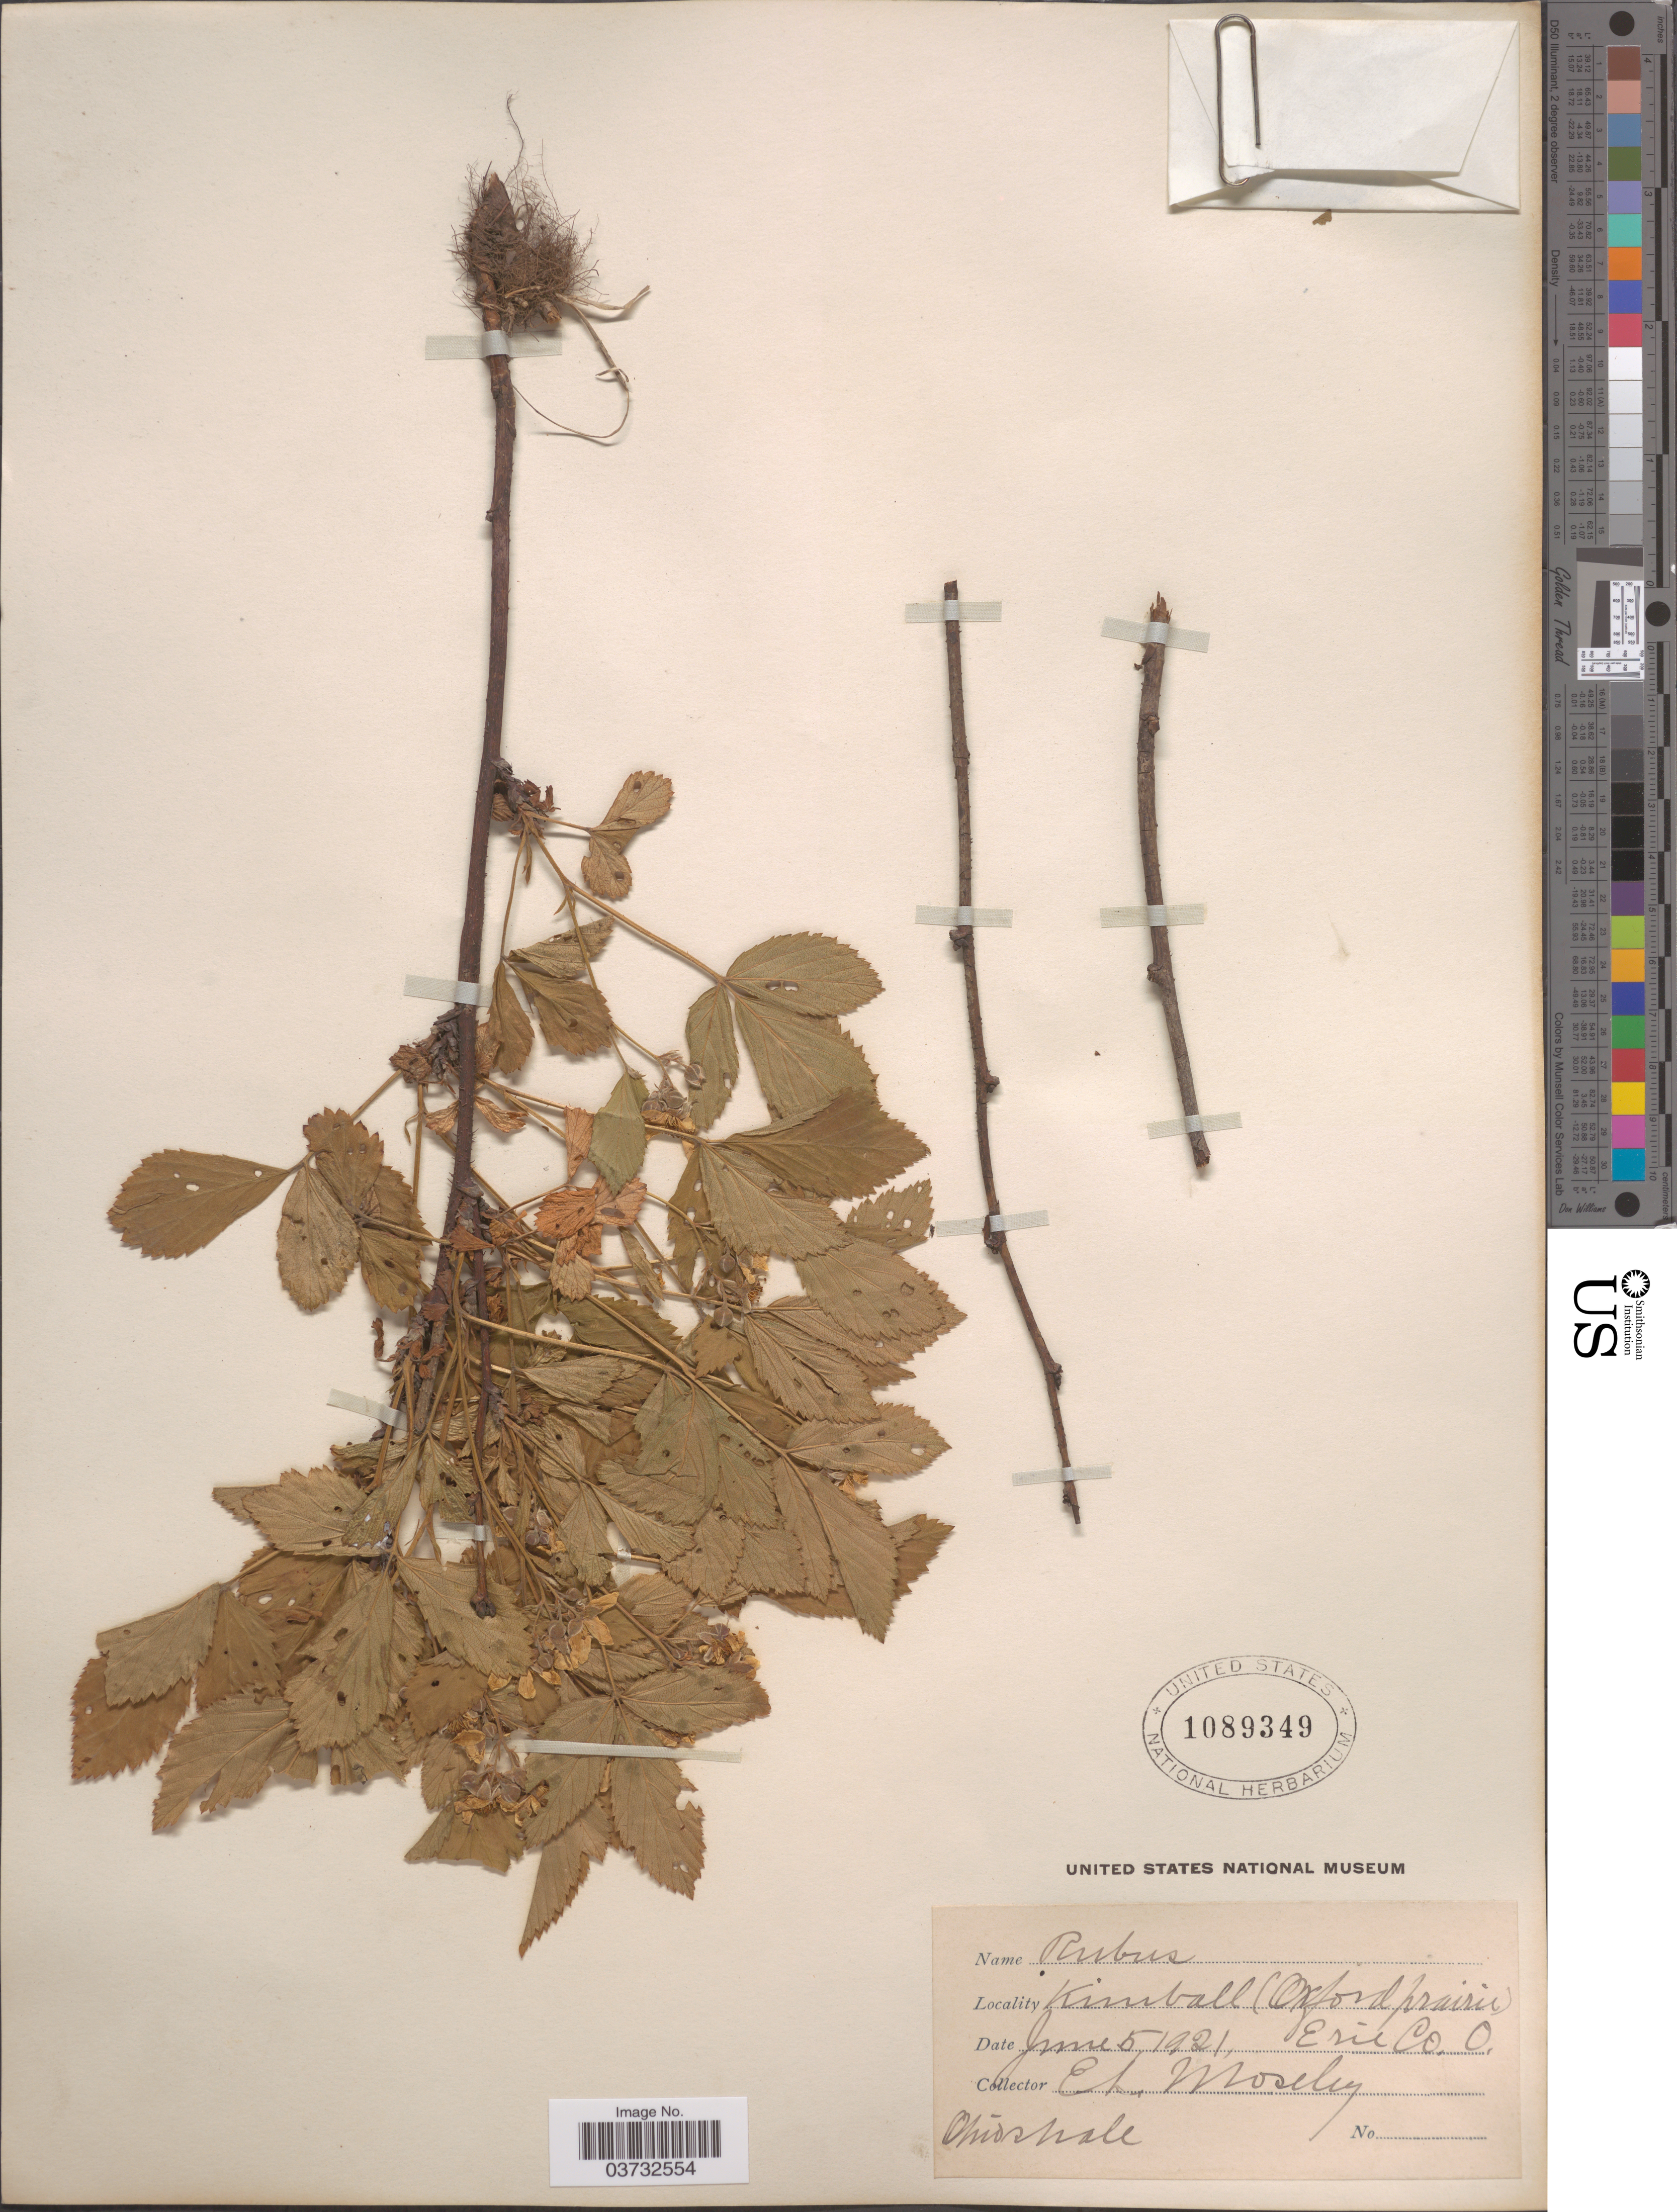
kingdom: Plantae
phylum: Tracheophyta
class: Magnoliopsida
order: Rosales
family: Rosaceae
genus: Rubus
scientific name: Rubus sp.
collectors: E. Moseley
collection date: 1921-06-05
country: United States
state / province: Ohio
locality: Kimball (Oxford prairie) Erie Co.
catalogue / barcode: US 1089349